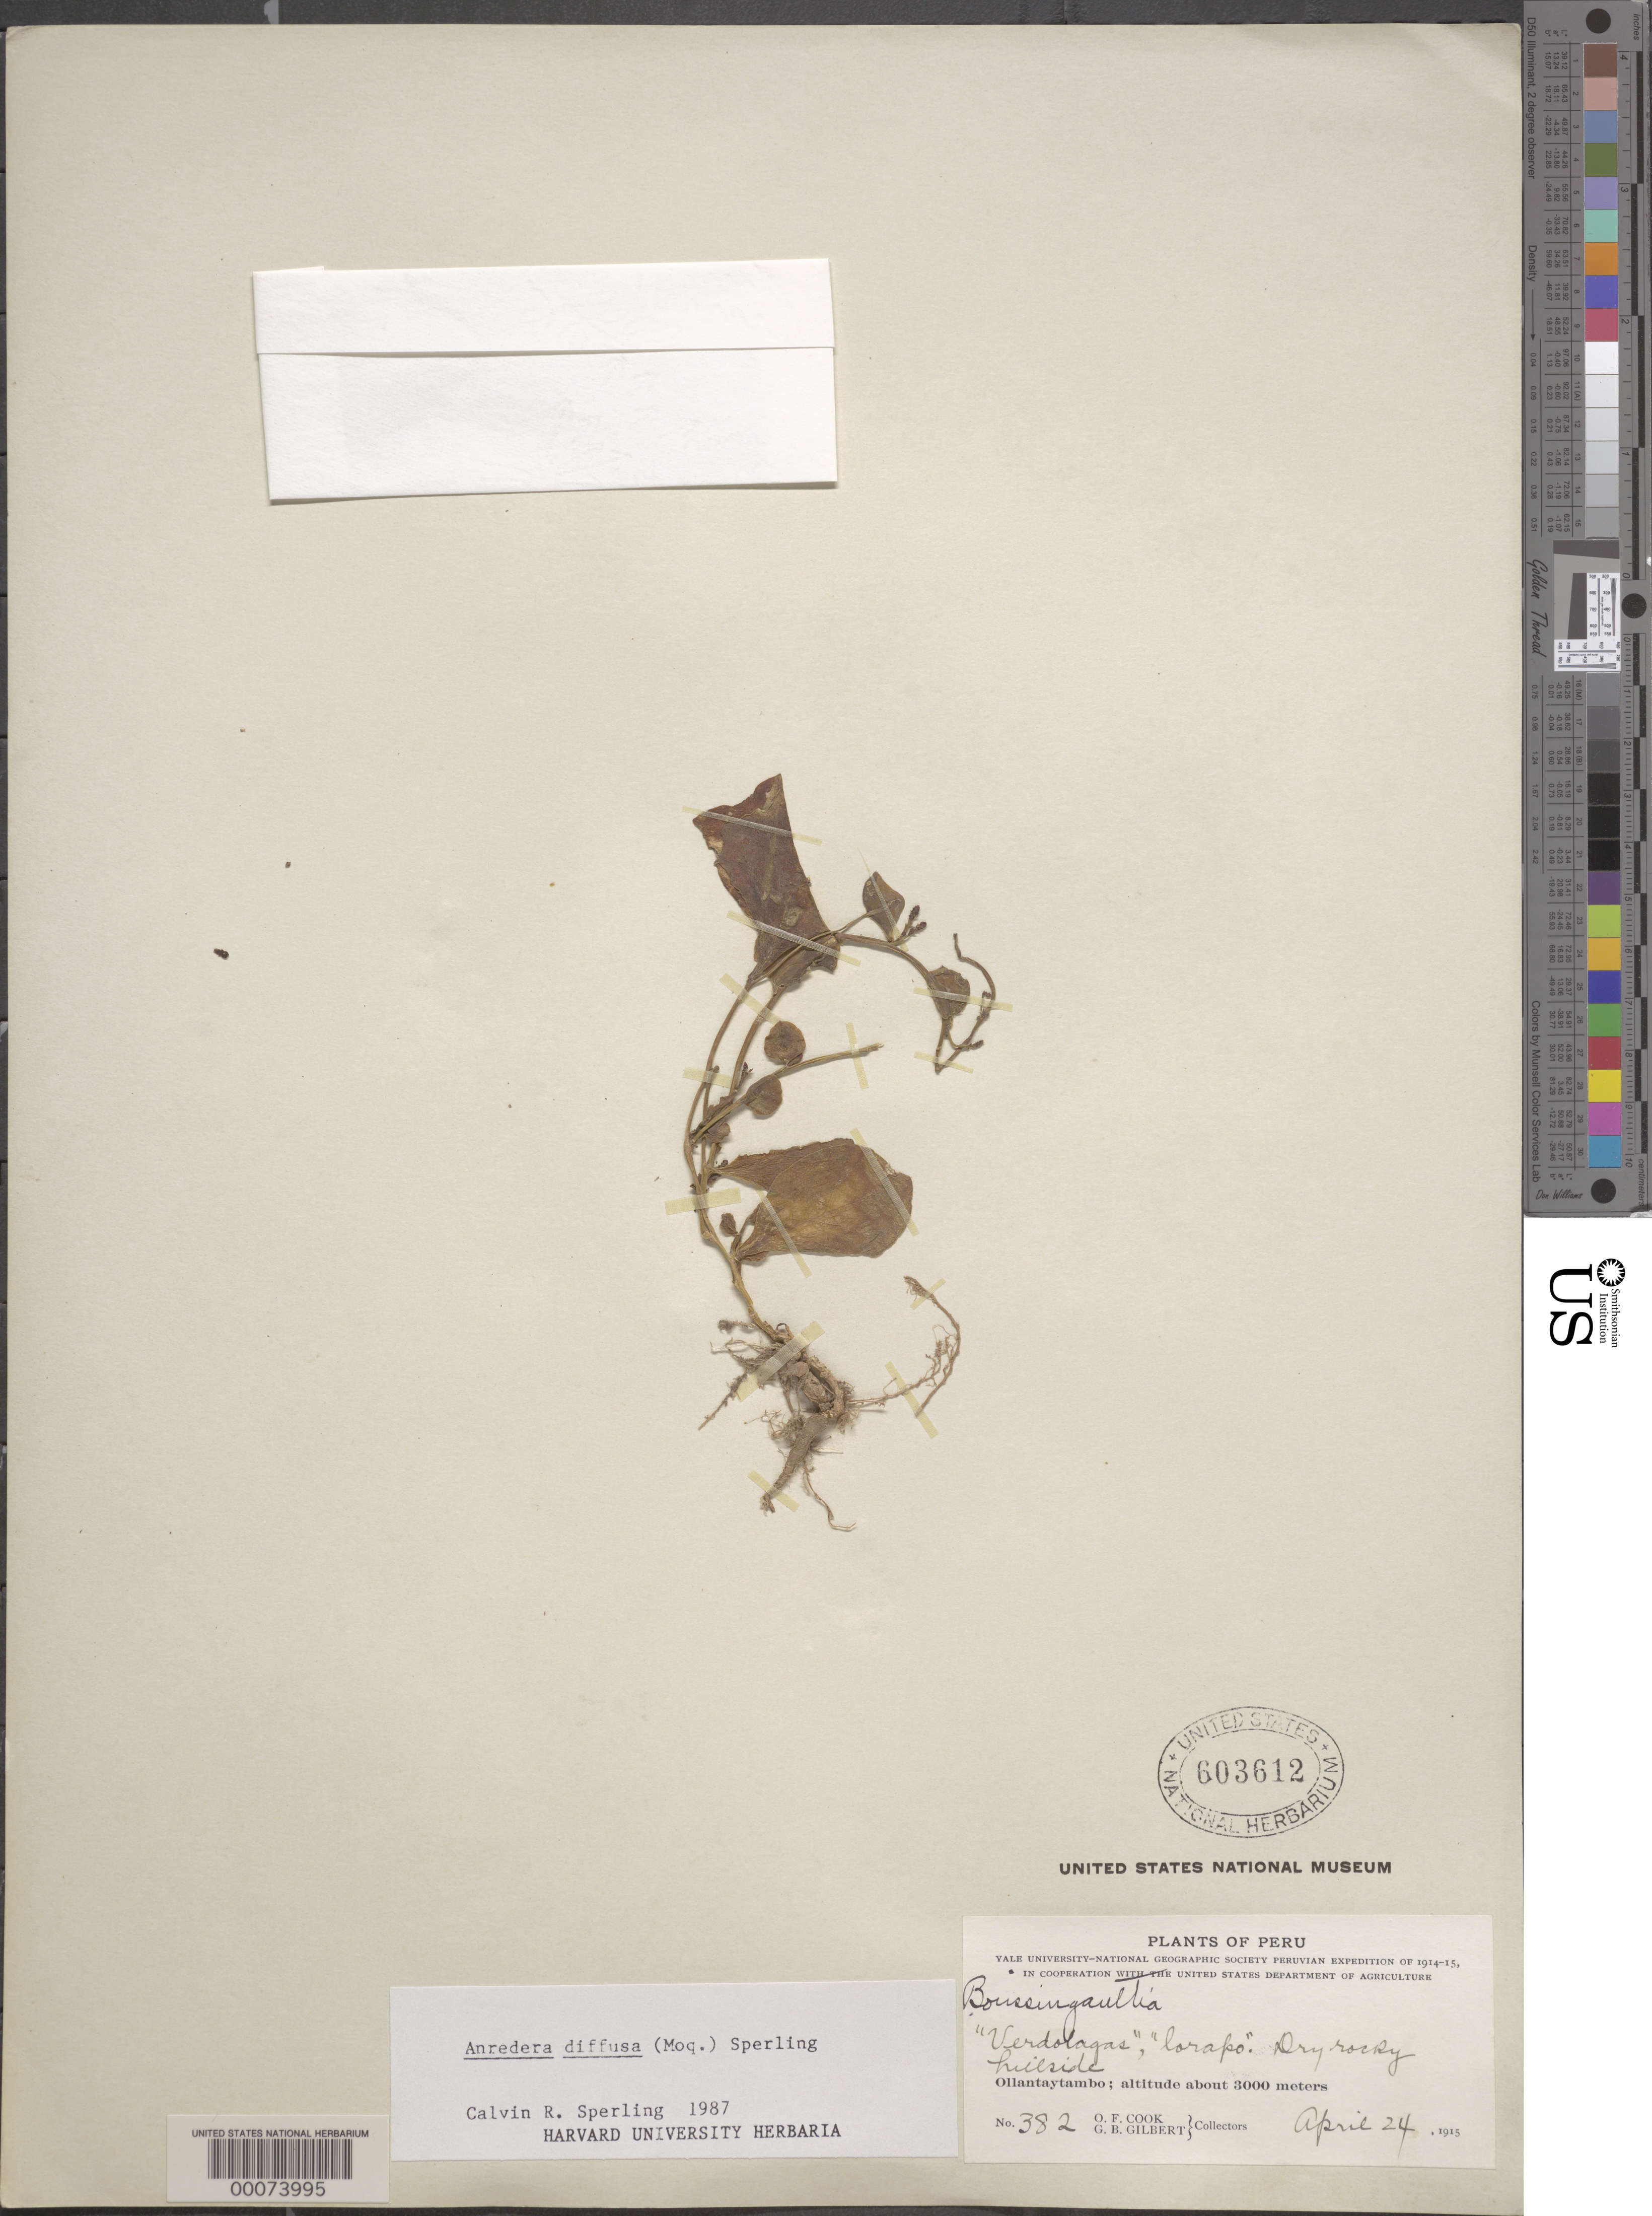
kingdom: Plantae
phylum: Tracheophyta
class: Magnoliopsida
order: Caryophyllales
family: Basellaceae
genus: Anredera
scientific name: Anredera diffusa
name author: (Moq.) Sperling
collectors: O. F. Cook & G. B. Gilbert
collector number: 382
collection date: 1915-04-24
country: Peru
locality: Ollantaytambo.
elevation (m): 3000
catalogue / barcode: US 603612